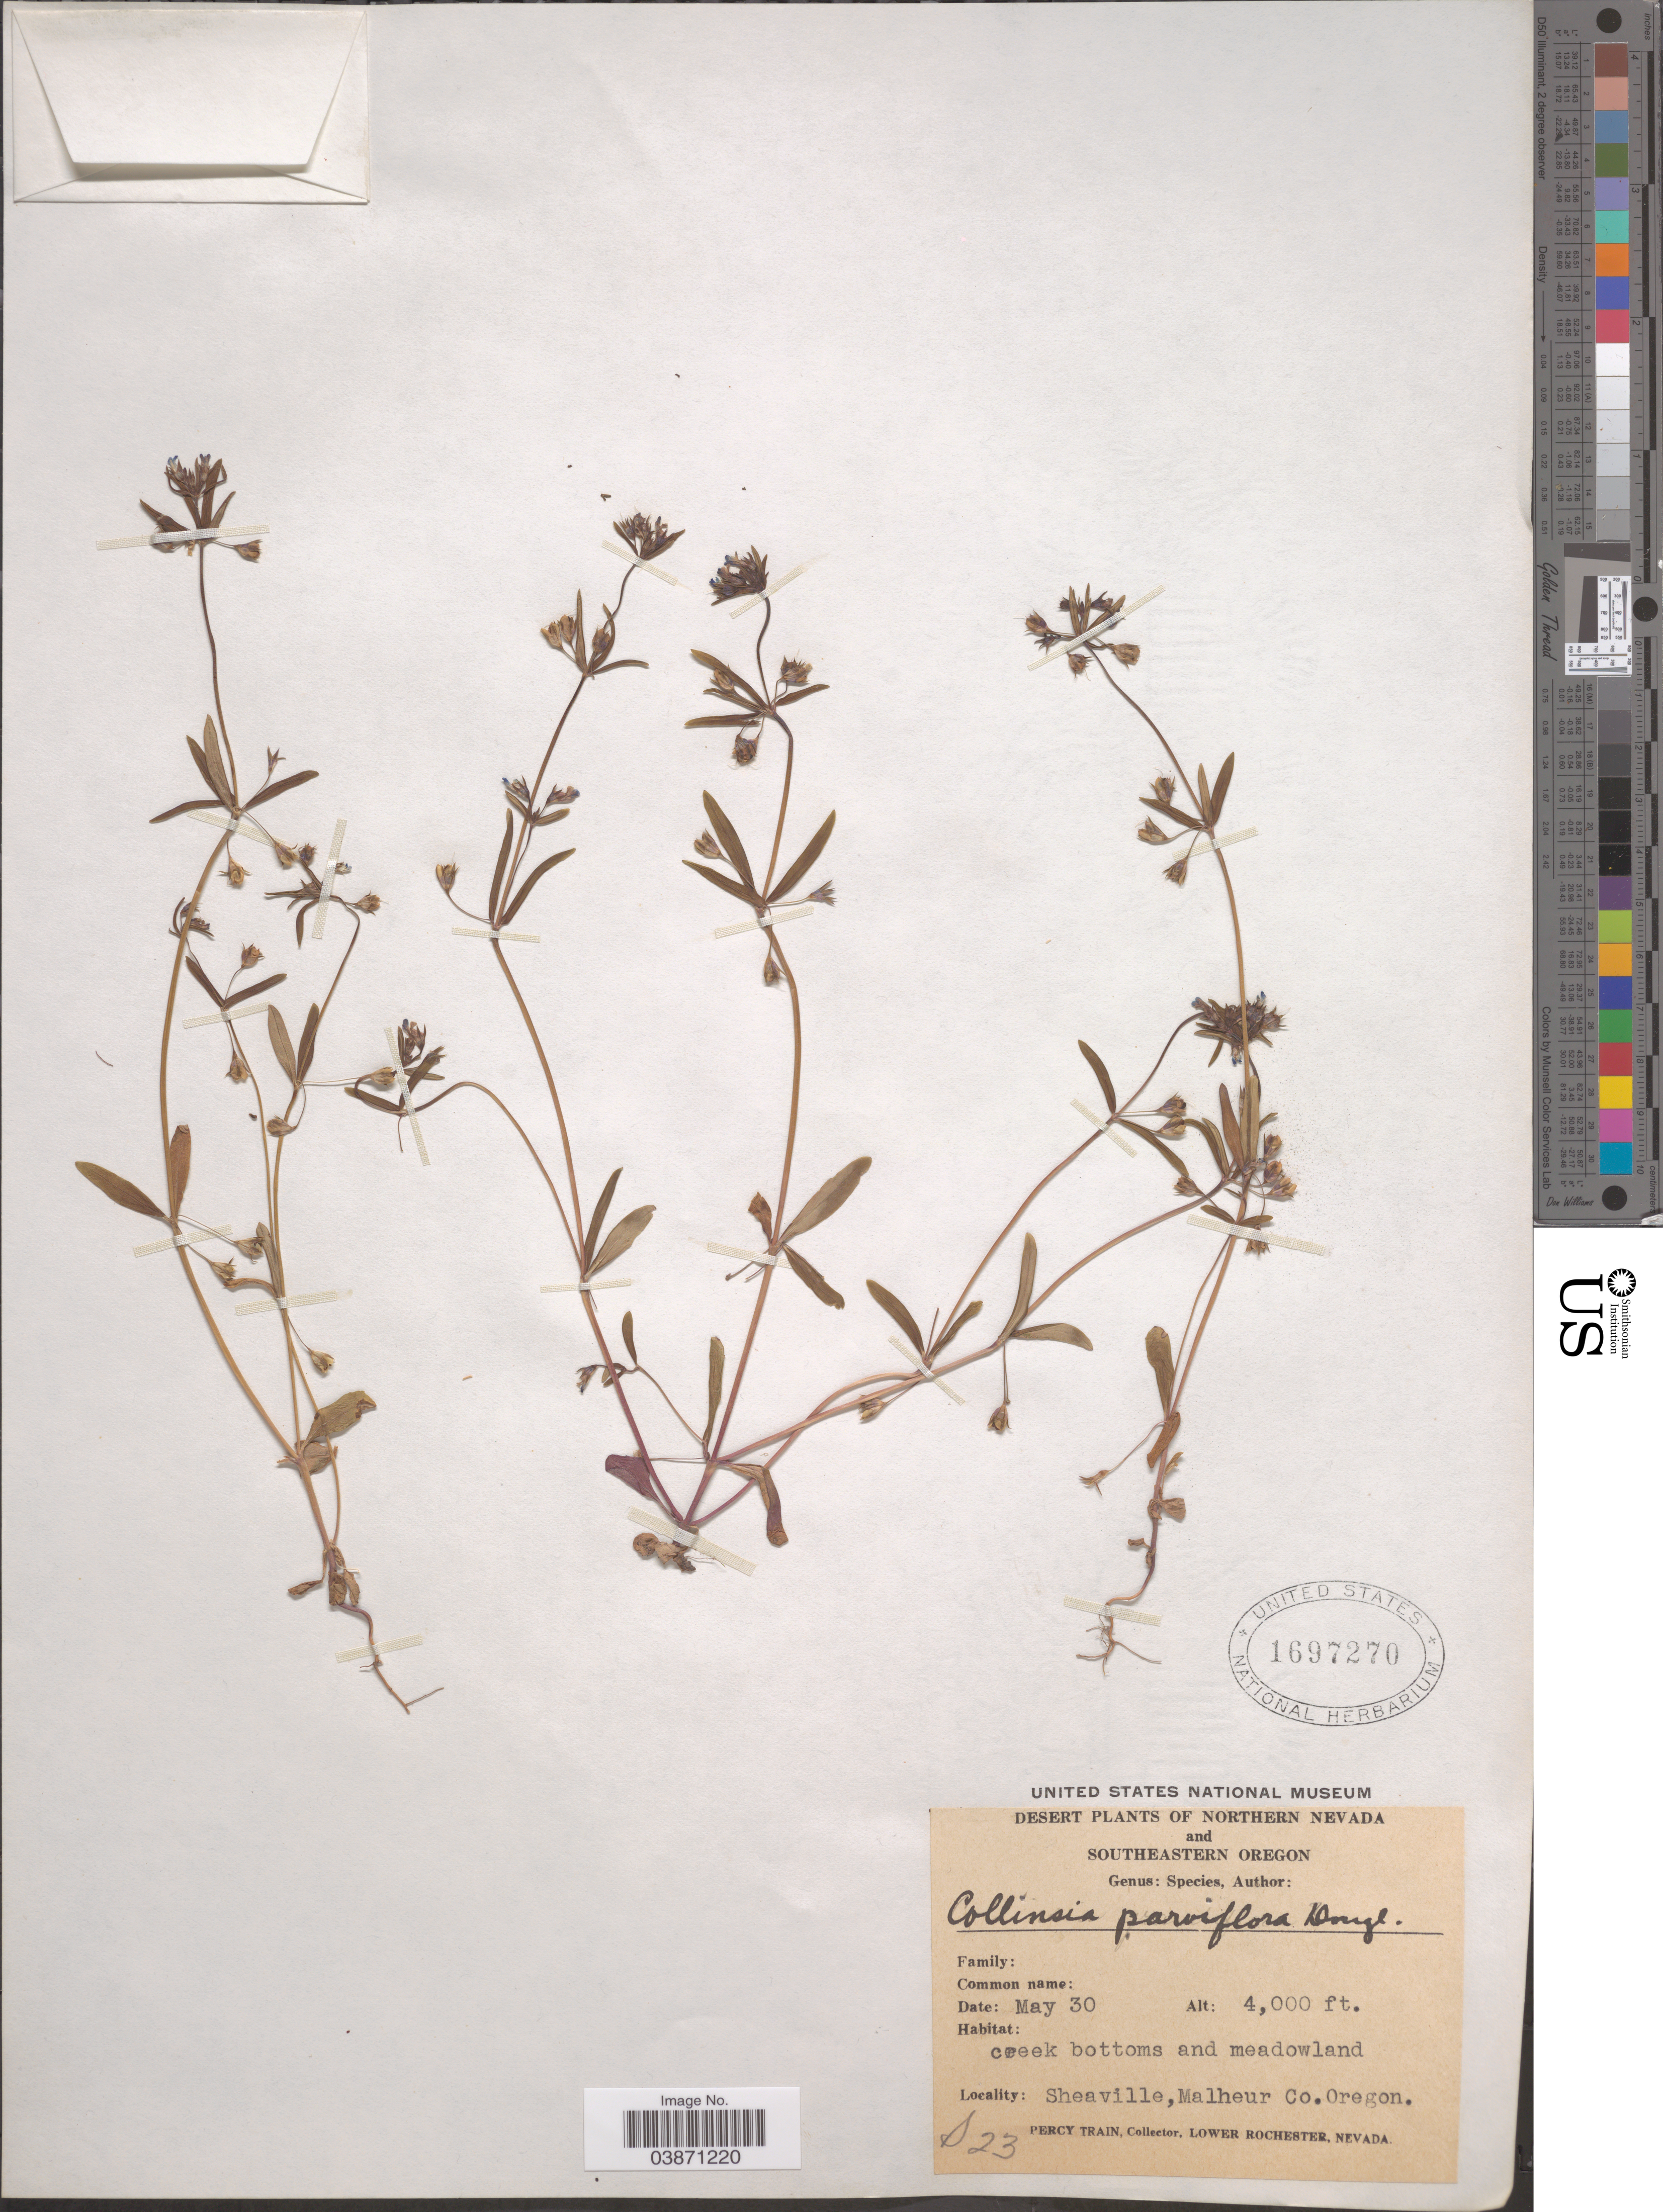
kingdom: Plantae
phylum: Tracheophyta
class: Magnoliopsida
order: Lamiales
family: Plantaginaceae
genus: Collinsia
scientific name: Collinsia parviflora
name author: Douglas ex Lindl.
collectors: P. Train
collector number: S23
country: United States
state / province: Oregon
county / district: Malheur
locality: Southeastern Oregon. Sheaville, Malheur Co.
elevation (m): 1219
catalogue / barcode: US 1697270